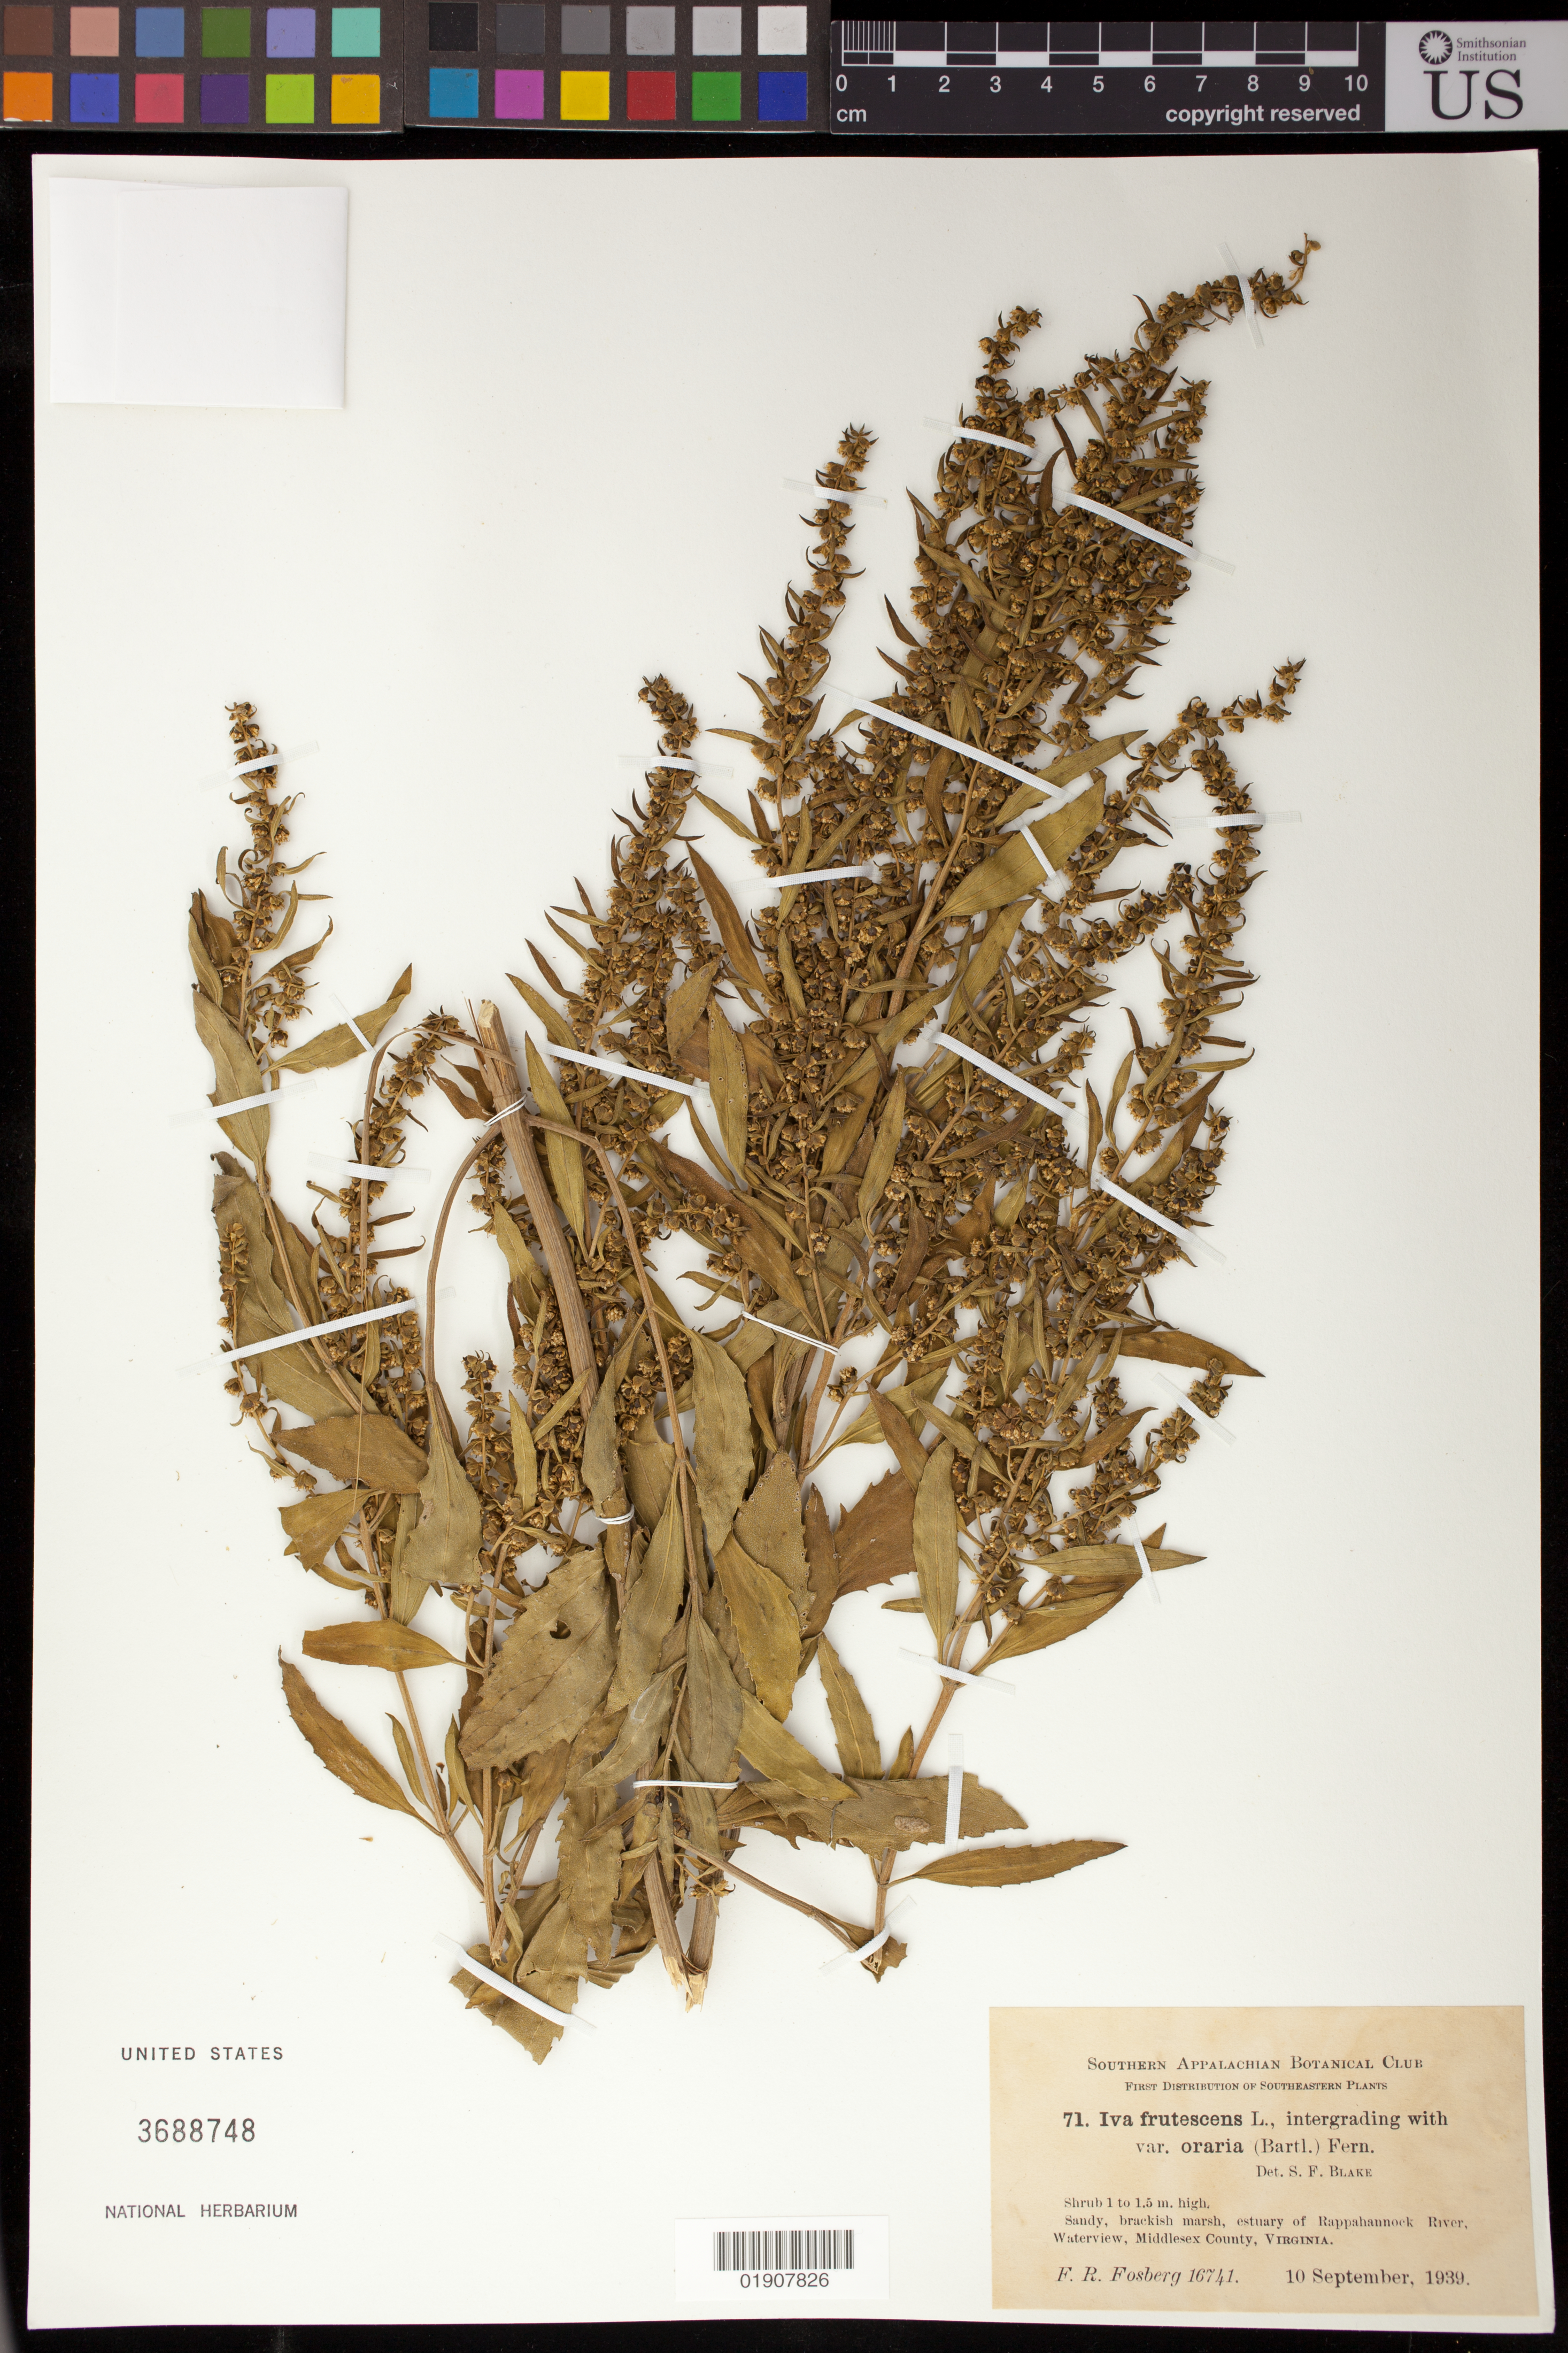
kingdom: Plantae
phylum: Tracheophyta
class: Magnoliopsida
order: Asterales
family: Asteraceae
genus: Iva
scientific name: Iva frutescens var. oraria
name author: (Bartlett) Fernald & Griscom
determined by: Blake, Sydney F.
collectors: F. R. Fosberg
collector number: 16741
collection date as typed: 10 Sep 1939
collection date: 1939-09-10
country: United States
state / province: Virginia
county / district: Middlesex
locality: Estuary of Rappahannock River, Waterview.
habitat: Sandy, brackish marsh.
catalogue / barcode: US 3688748